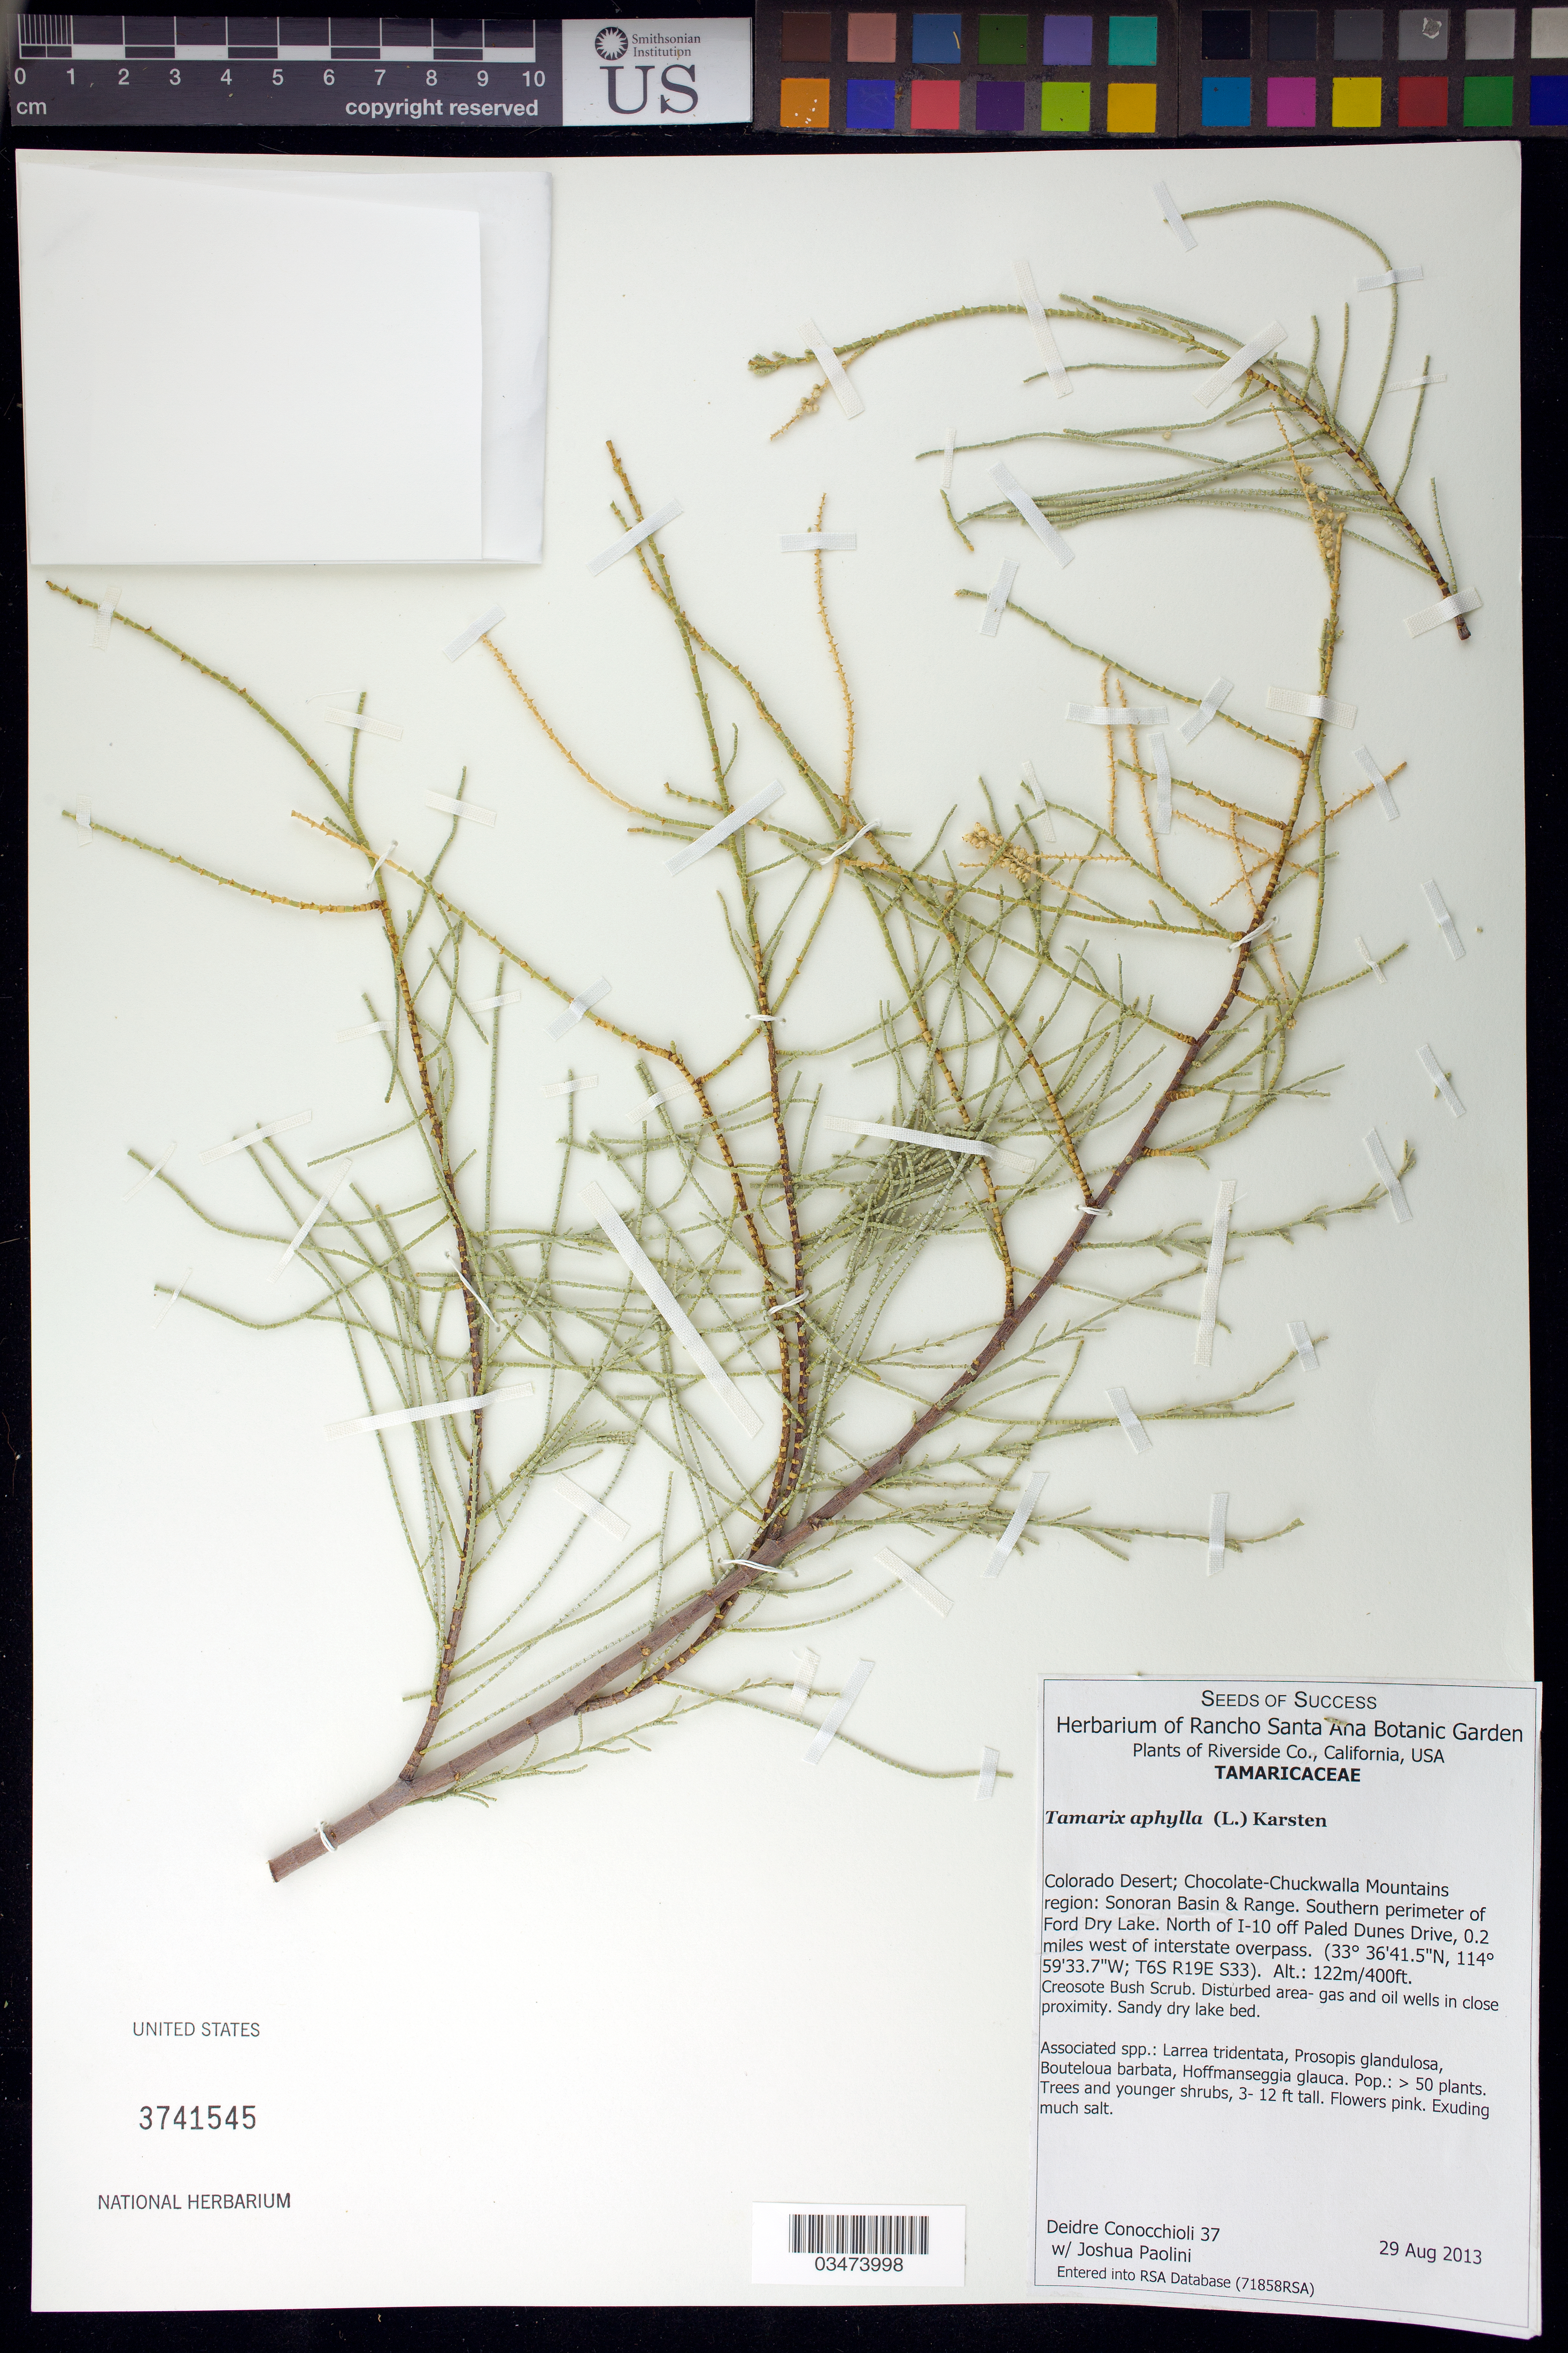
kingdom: Plantae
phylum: Tracheophyta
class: Magnoliopsida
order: Caryophyllales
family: Tamaricaceae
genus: Tamarix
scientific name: Tamarix aphylla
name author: (L.) H. Karst.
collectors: D. Conocchioli & J. Paolini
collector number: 37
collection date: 2013-08-29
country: United States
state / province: California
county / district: Riverside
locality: Colorado Desert, Chocolate-Chuckwalla Mts region, Sonoran Basin and Range, Southern perimeter of Ford Dry Lake.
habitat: Sandy dry lake bed.. Associated species: Larrea trinedata, Prosopis glandulosa, Bouteloua barbata, Hoffmanseggia glauca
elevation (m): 122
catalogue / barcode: US 3741545